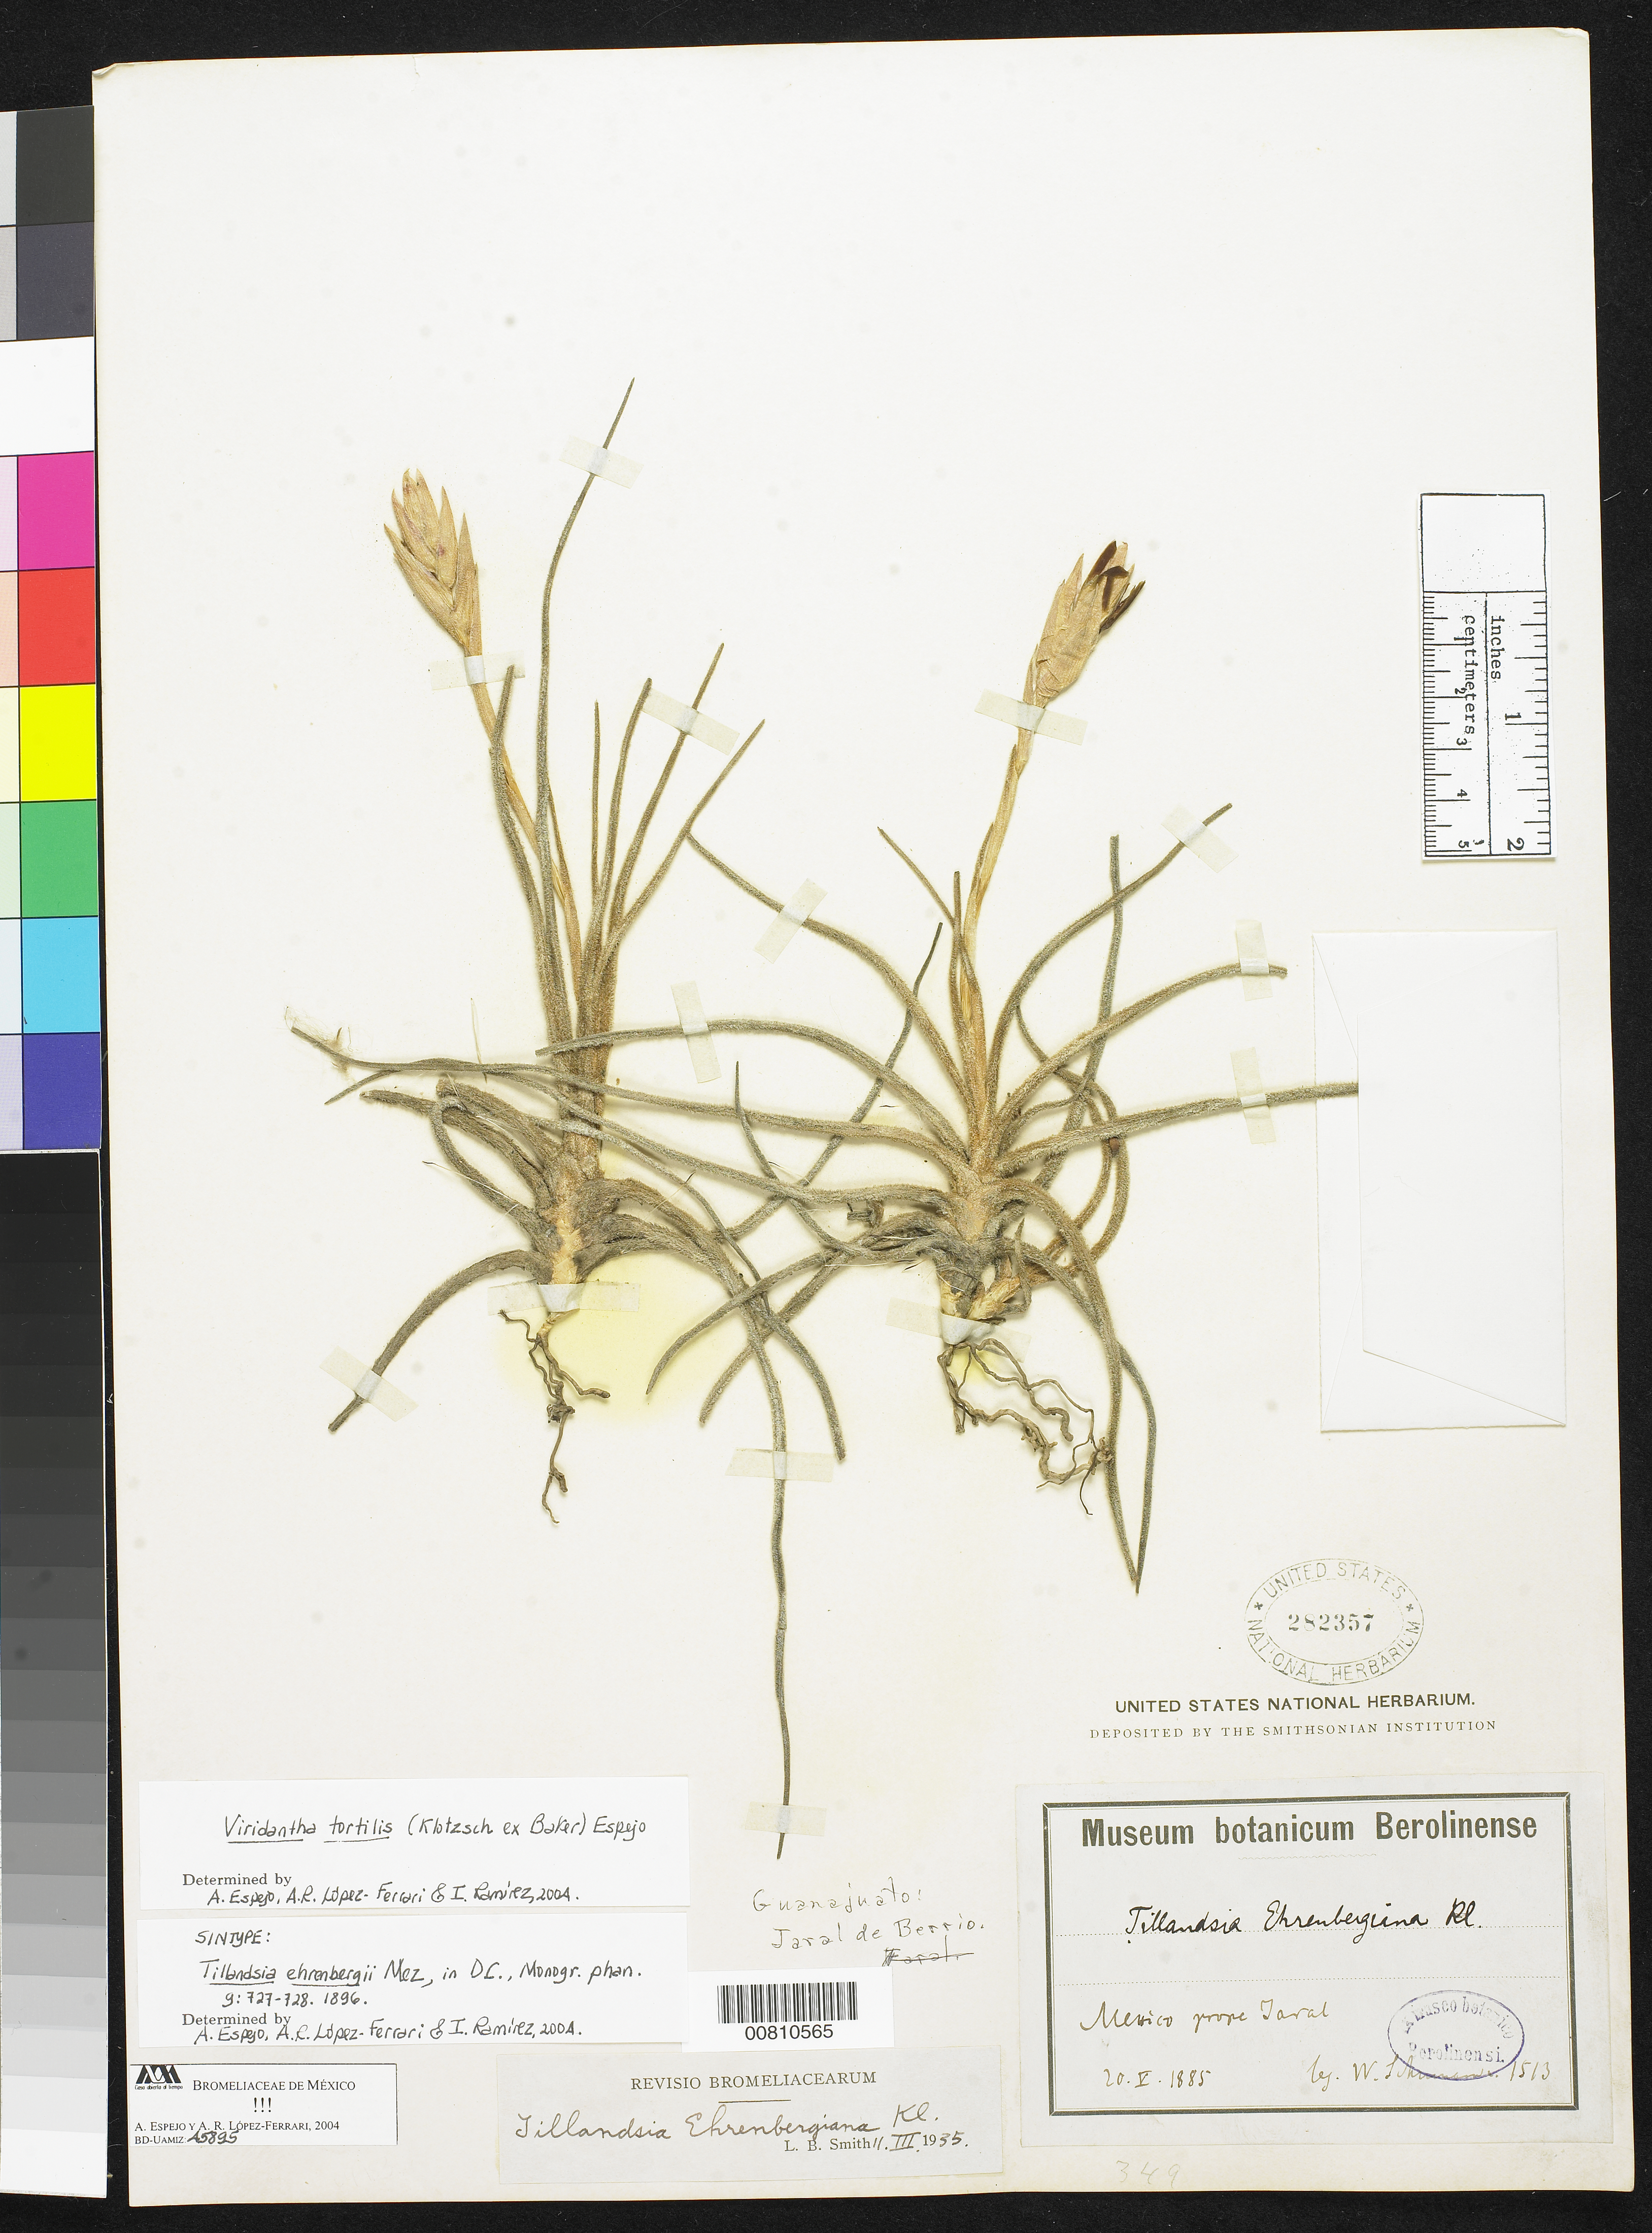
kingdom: Plantae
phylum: Tracheophyta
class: Liliopsida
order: Poales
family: Bromeliaceae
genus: Tillandsia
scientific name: Tillandsia ehrenbergii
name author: Mez in A. DC.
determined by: Espejo, A.; López Ferrari, A. R.; Ramírez, I. M.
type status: Isosyntype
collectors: W. Schumann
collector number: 1513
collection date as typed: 20 May 1885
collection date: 1885-05-20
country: Mexico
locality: Prope Taral.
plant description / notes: Annotated as syntype by Espejo et al. but not cited as type of this name by Espejo-Serna 2002, Acta Bot. Mex. 60: 32-34.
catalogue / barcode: US 282357